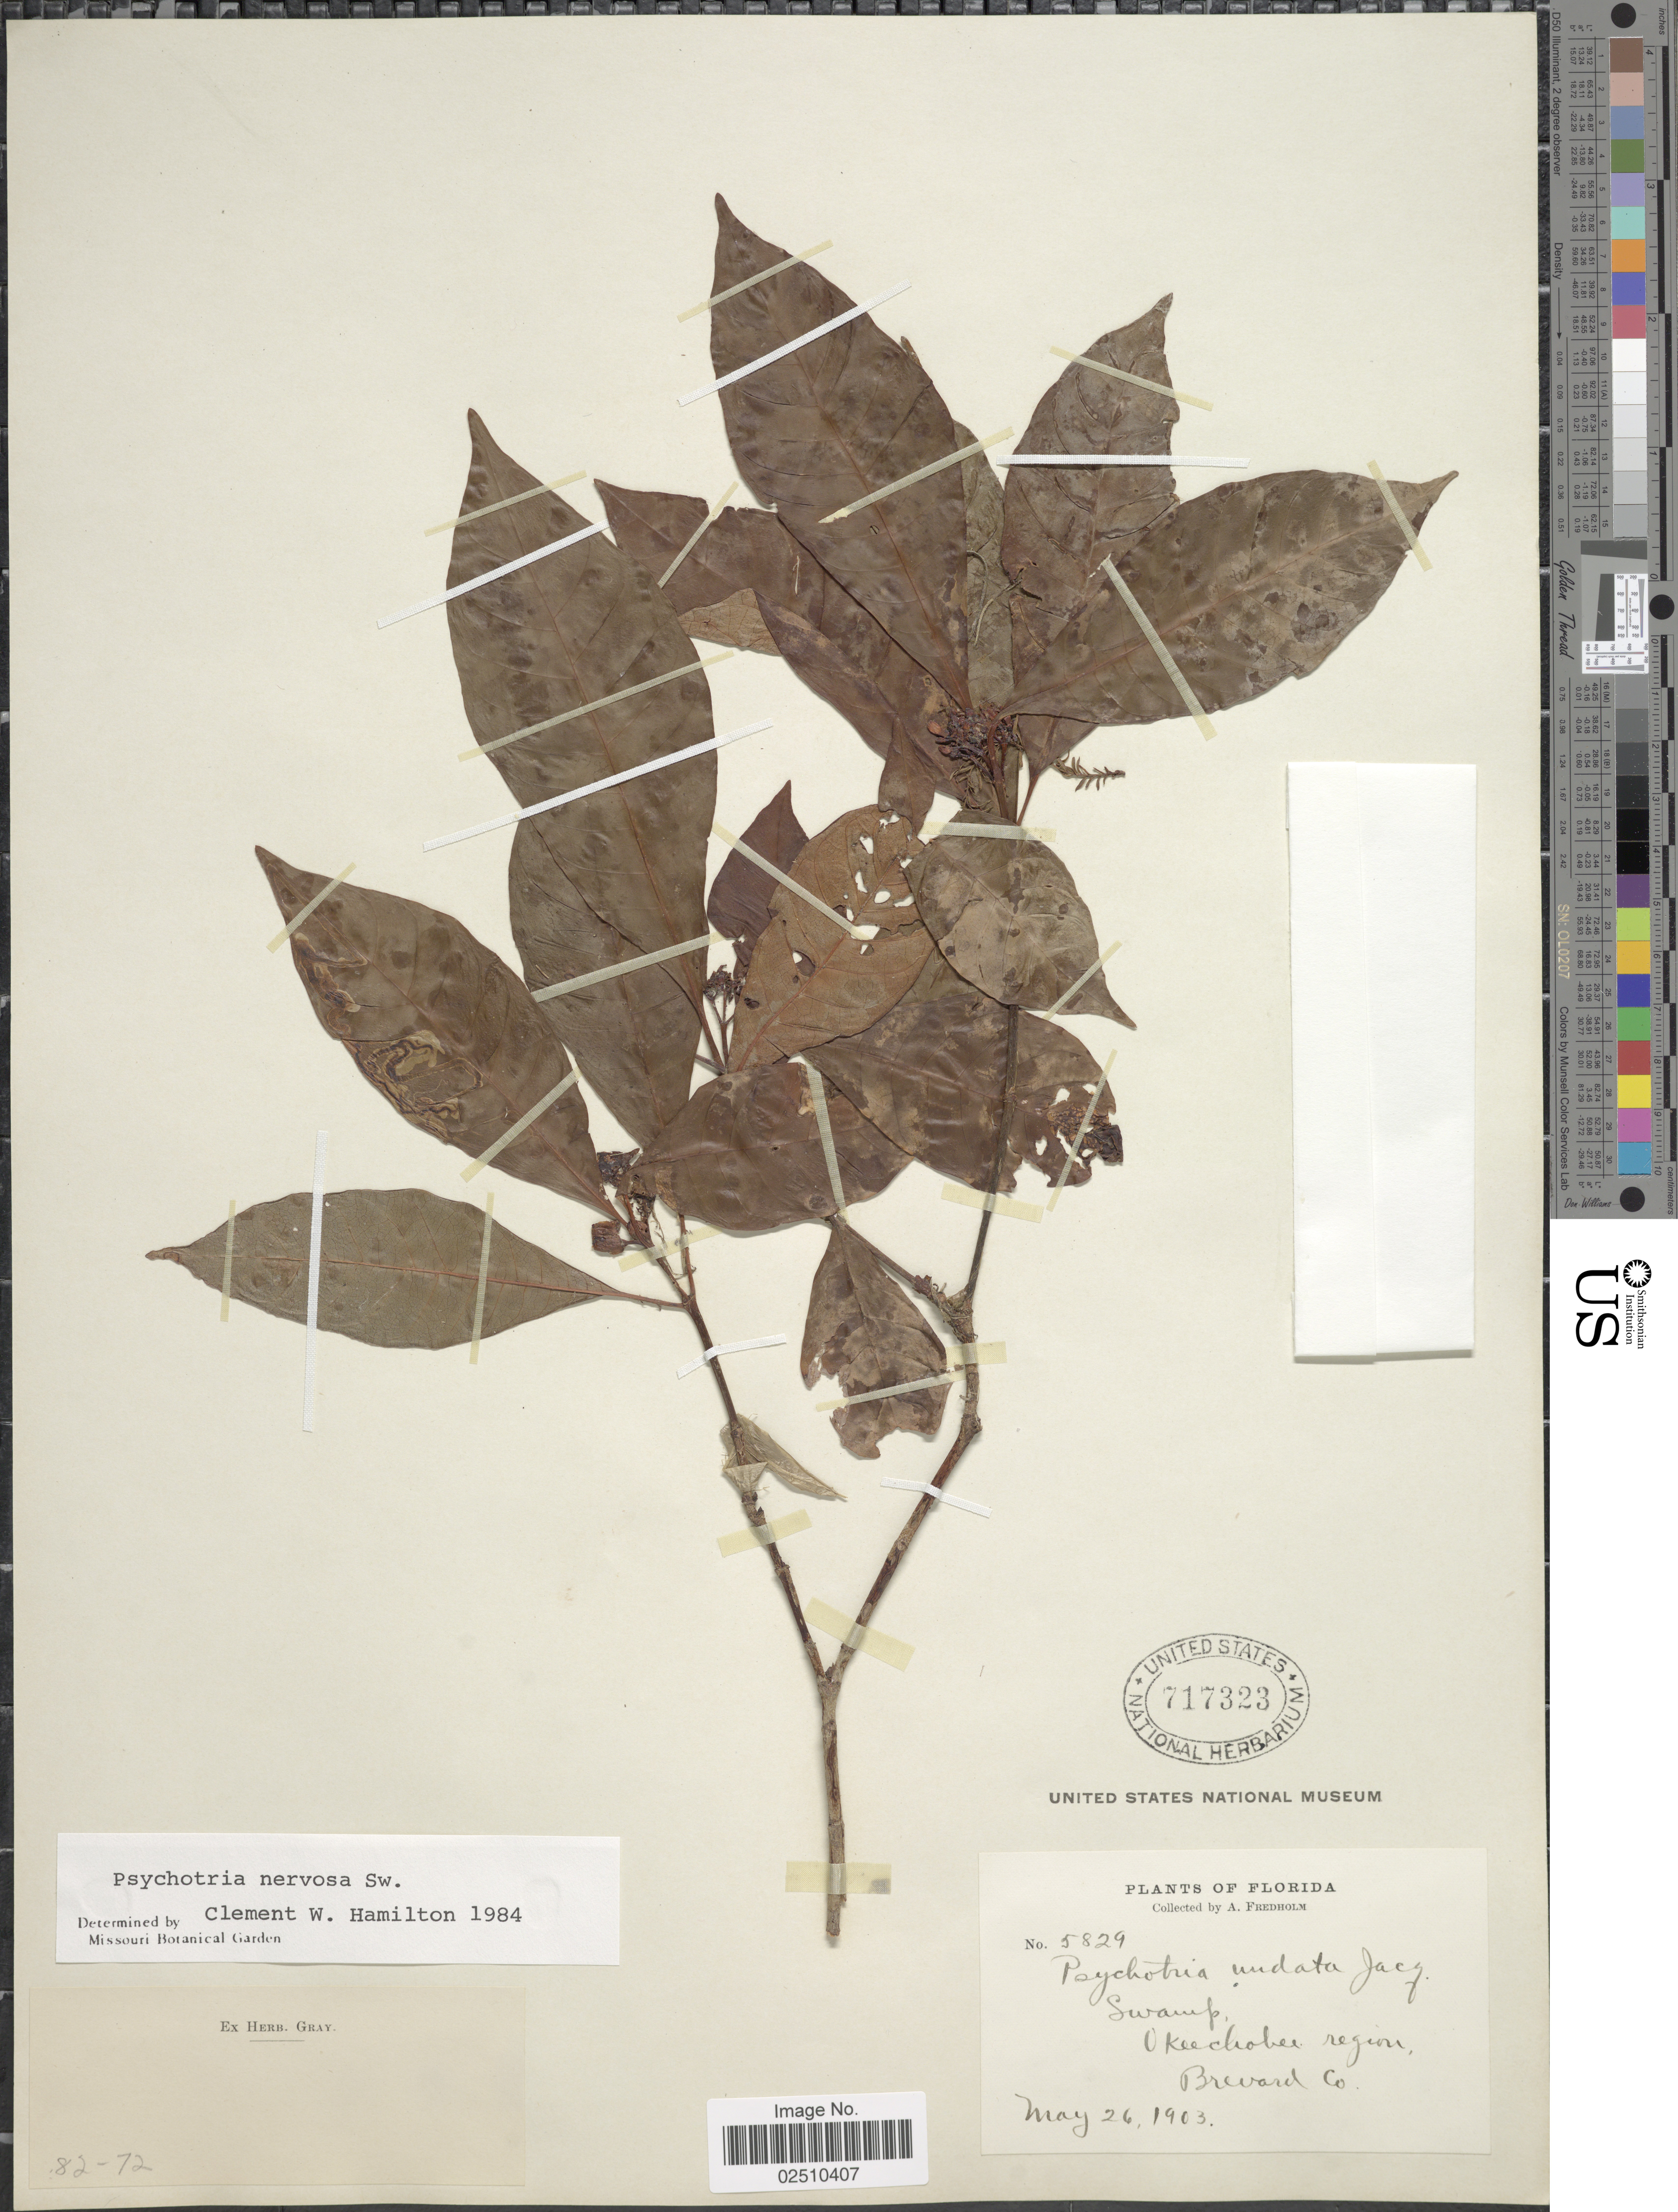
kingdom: Plantae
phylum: Tracheophyta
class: Magnoliopsida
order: Gentianales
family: Rubiaceae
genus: Psychotria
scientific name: Psychotria nervosa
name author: Sw.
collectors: A. Fredholm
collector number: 2859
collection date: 1903-05-26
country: United States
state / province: Florida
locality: Swamp, Okeechokee region, Brevard Co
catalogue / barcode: US 717323